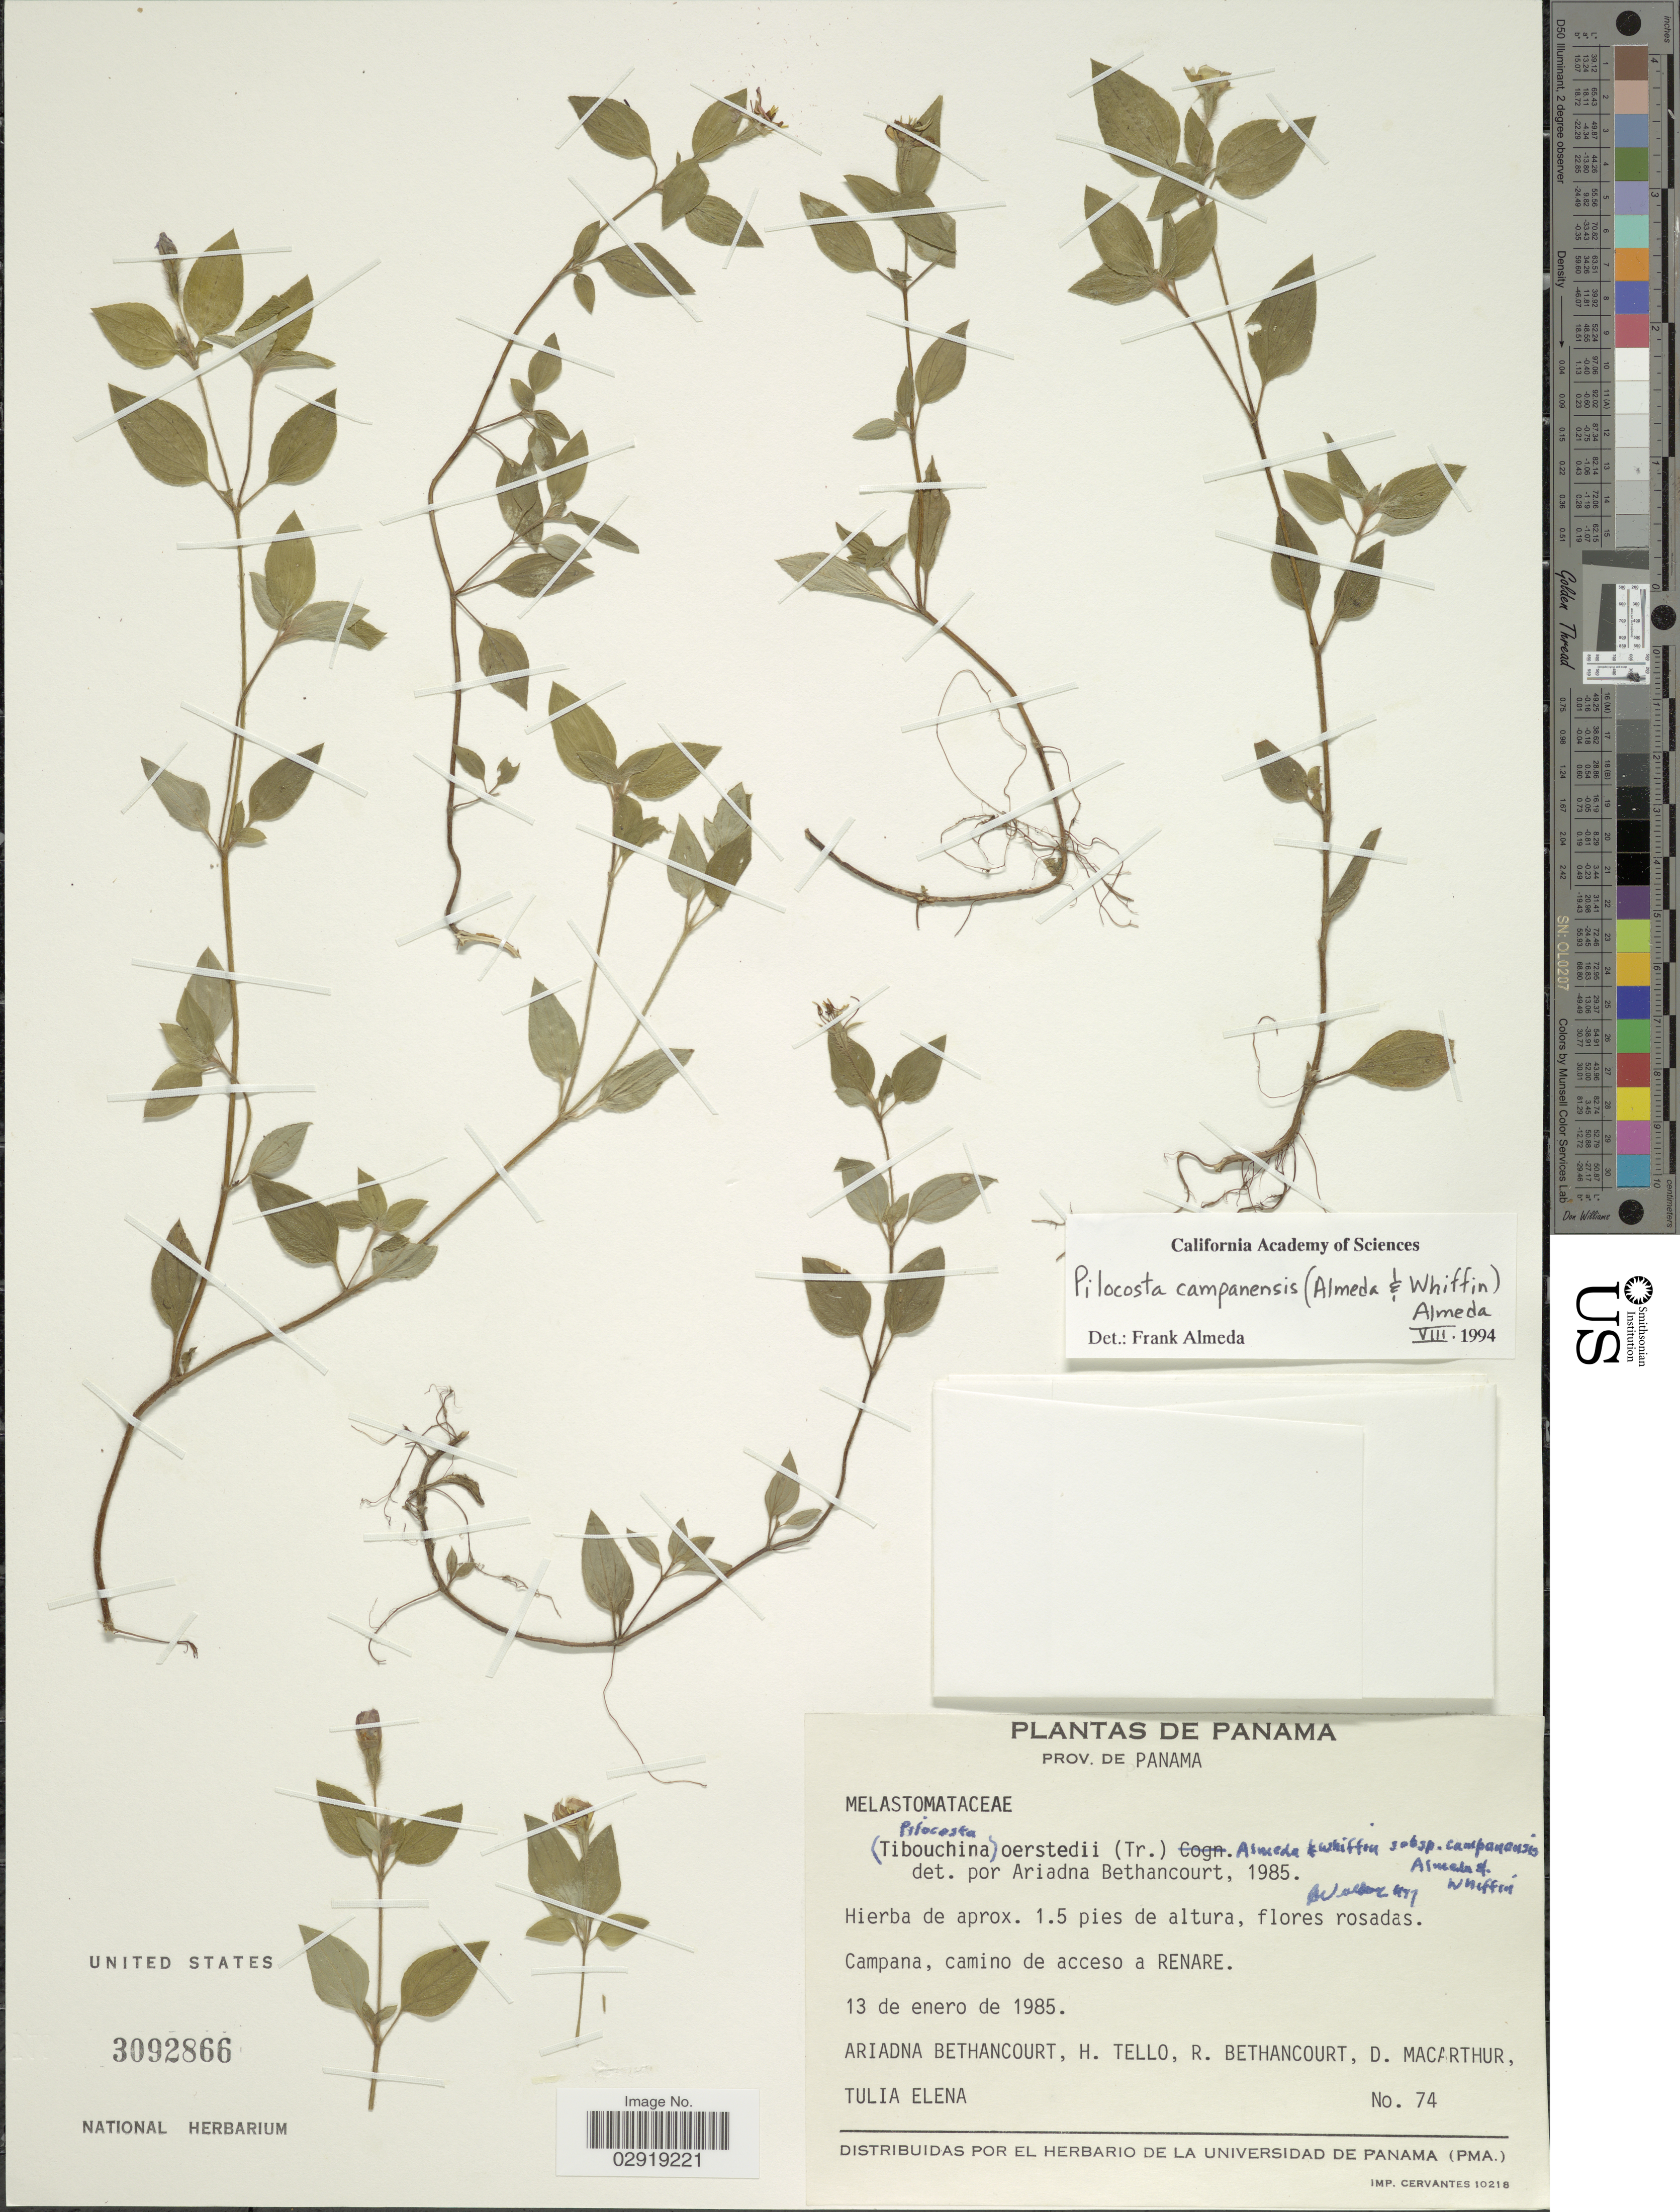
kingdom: Plantae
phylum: Tracheophyta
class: Magnoliopsida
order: Myrtales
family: Melastomataceae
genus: Pilocosta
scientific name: Pilocosta campanensis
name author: (Almeda &) Almeda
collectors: A. Bethancourt, H. Tello, R. Bethancourt, D. Macarthur & T. Elena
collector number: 74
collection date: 1985-01-13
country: Panama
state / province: Panamá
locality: Campana, camino de acceso a Renare.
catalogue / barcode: US 3092866